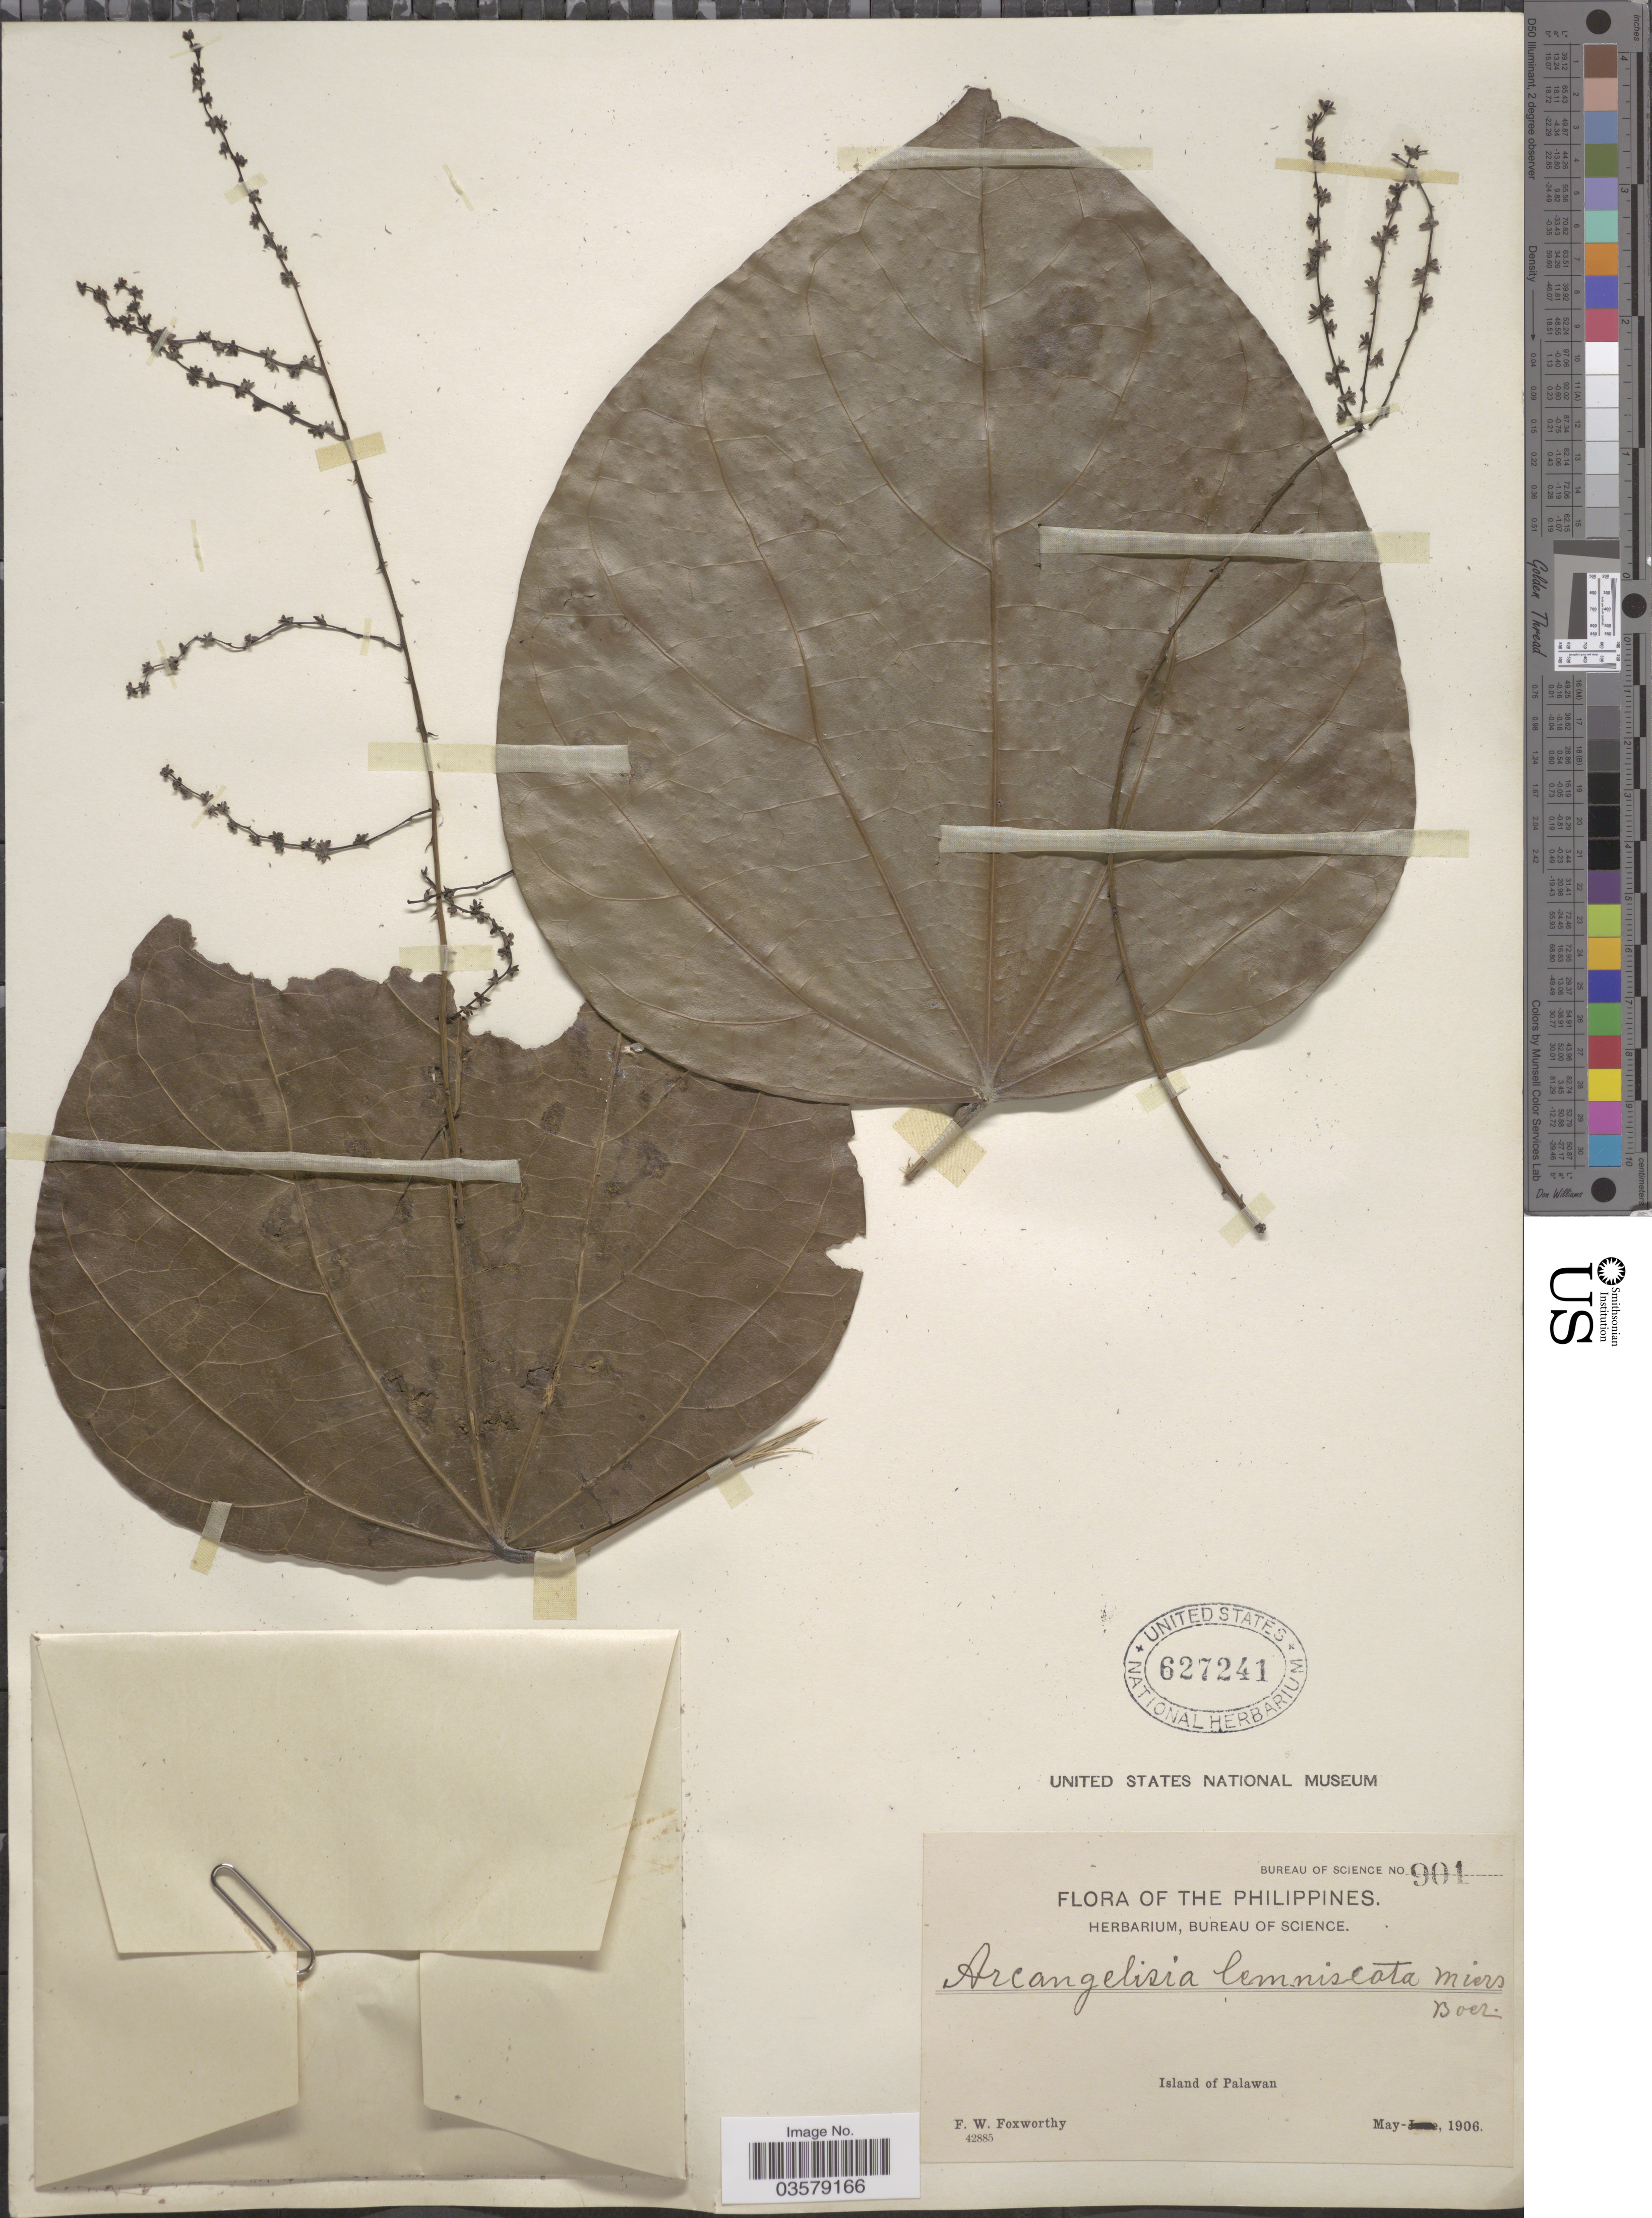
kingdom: Plantae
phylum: Tracheophyta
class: Magnoliopsida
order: Ranunculales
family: Menispermaceae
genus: Arcangelisia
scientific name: Arcangelisia flava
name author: (L.) Merr.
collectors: F. W. Foxworthy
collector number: Bureau of Science 901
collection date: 1906-05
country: Philippines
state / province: Mimaropa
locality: Island of Palawan.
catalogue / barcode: US 627241